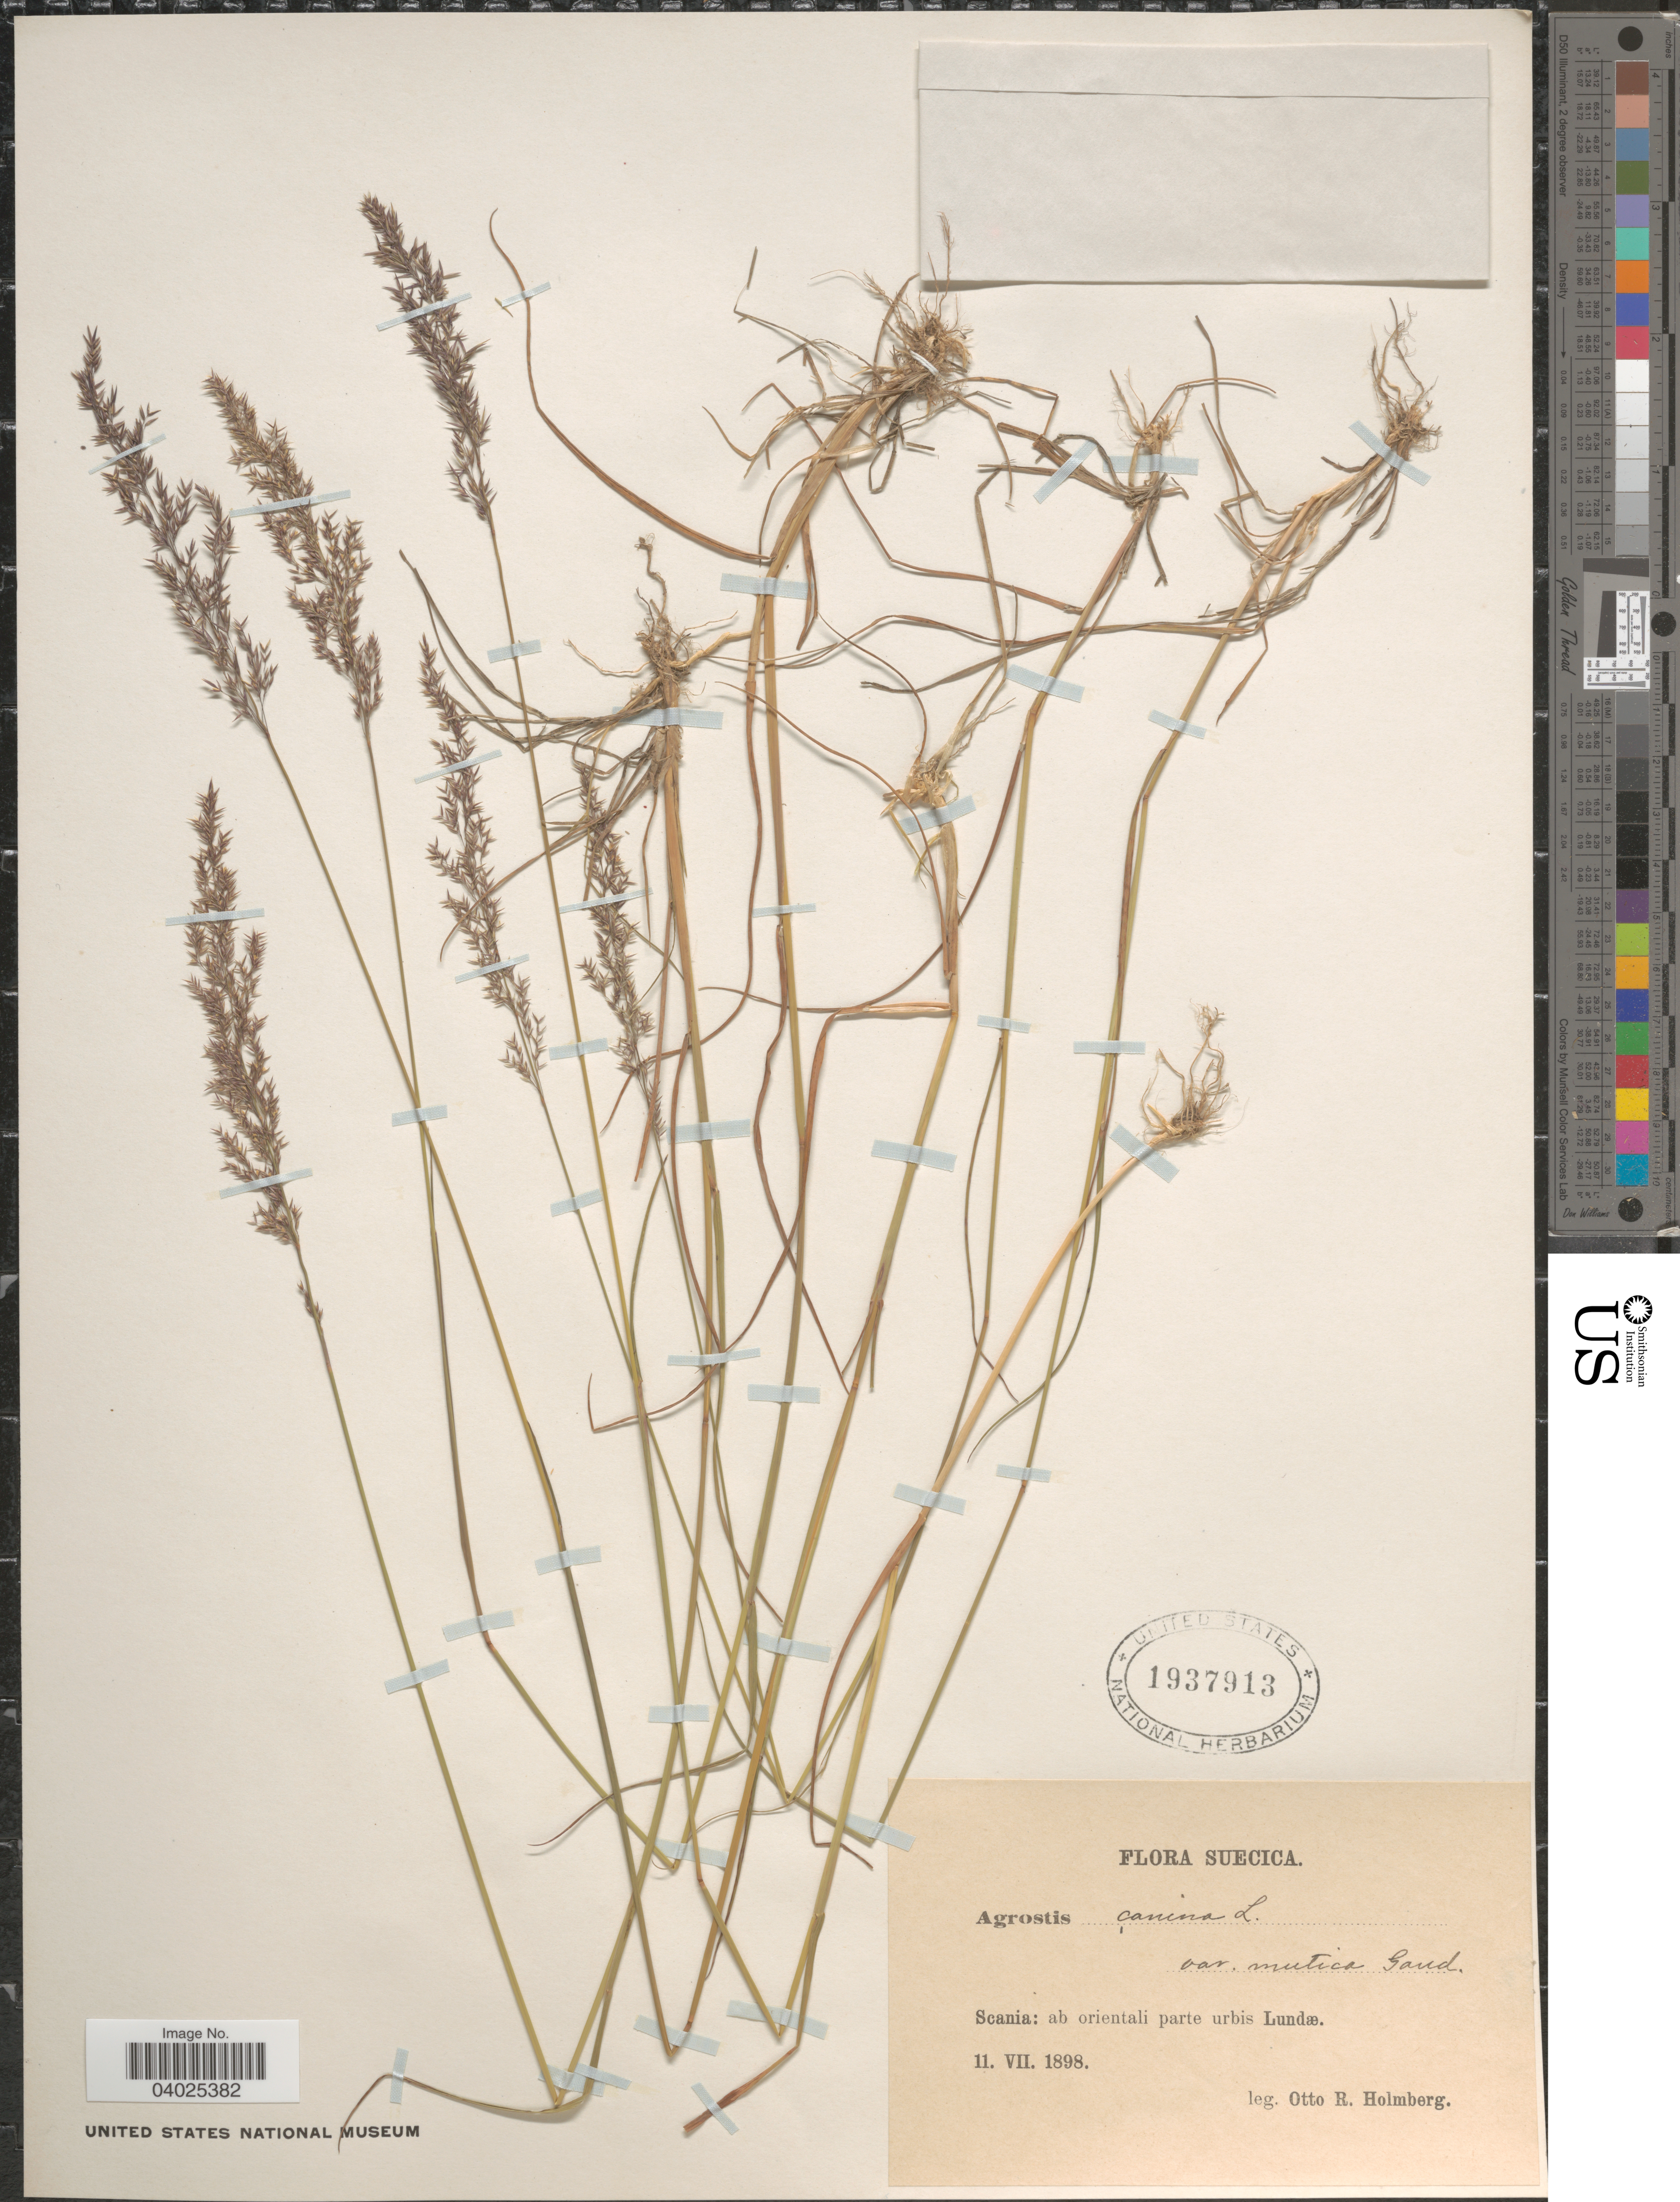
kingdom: Plantae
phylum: Tracheophyta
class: Liliopsida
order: Poales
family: Poaceae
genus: Agrostis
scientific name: Agrostis canina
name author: L.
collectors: O. Holmberg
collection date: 1898-07-11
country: Sweden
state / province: Skåne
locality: Suecica. Scania: ab orientali parte urbis Lundæ.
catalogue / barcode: US 1937913